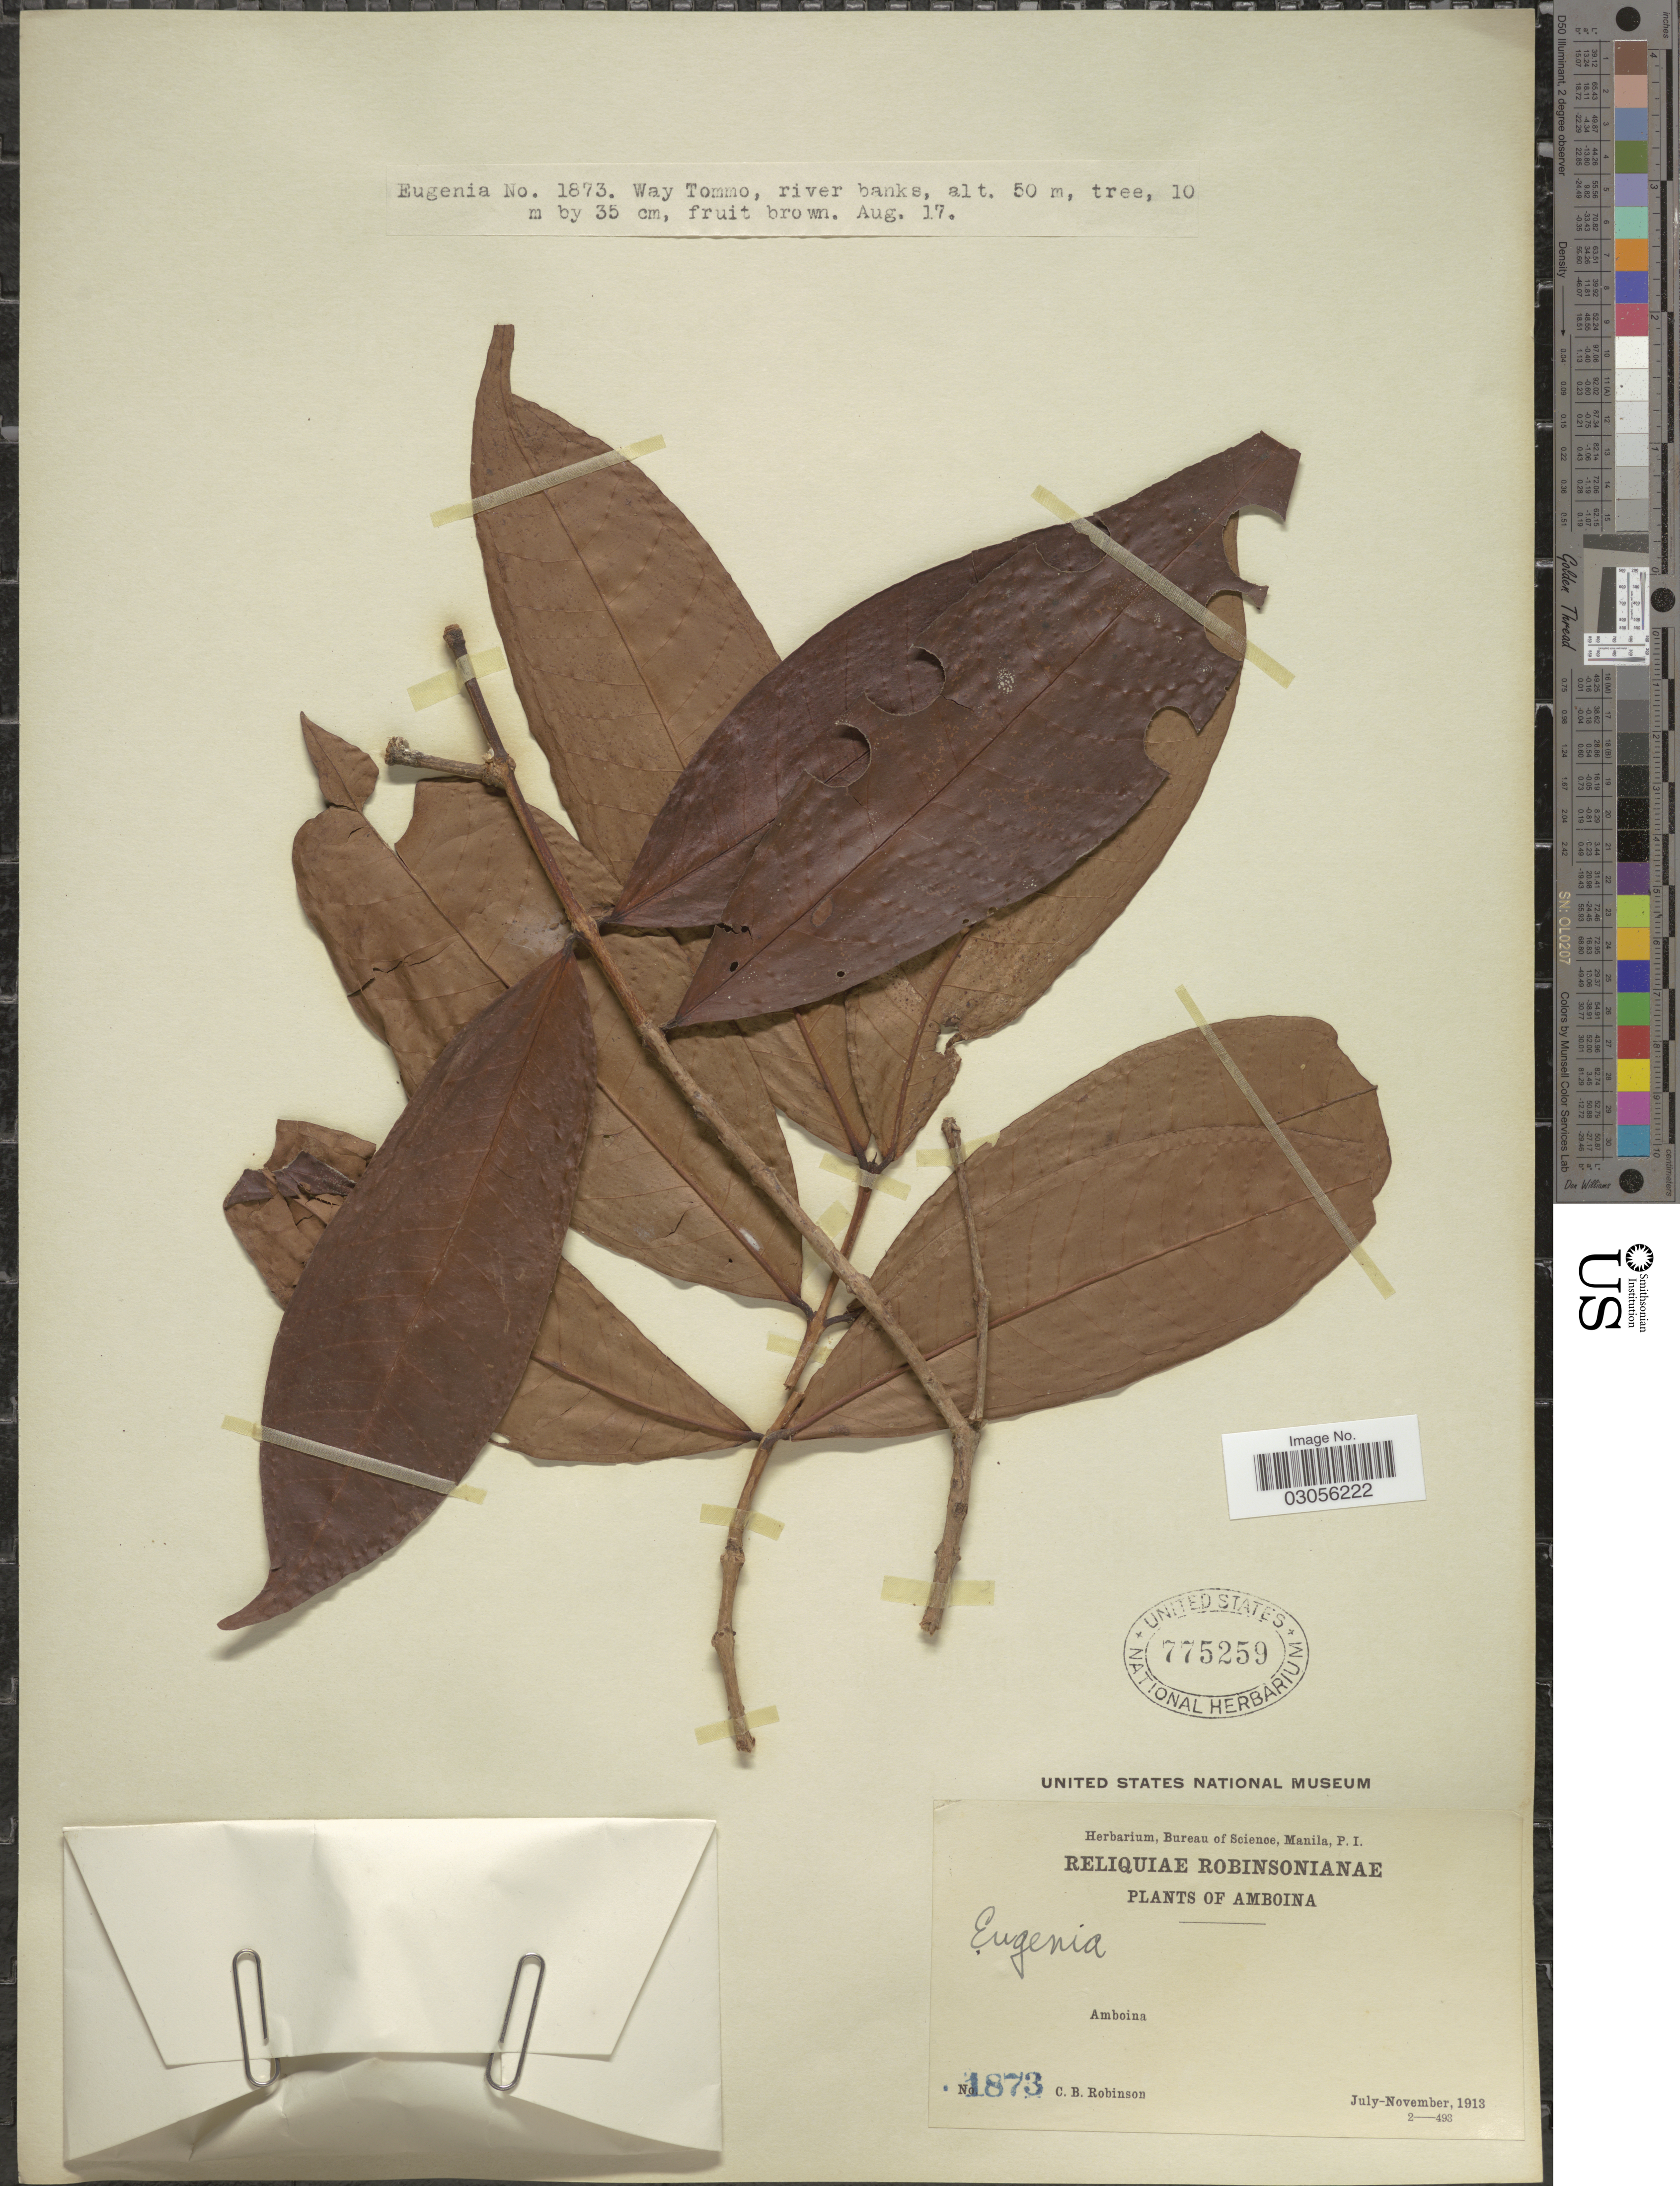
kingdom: Plantae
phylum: Tracheophyta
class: Magnoliopsida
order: Myrtales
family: Myrtaceae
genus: Eugenia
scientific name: Eugenia sp.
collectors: C. Robinson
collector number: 1873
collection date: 1913-07/1913-11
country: Indonesia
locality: Amboina.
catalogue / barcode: US 775259